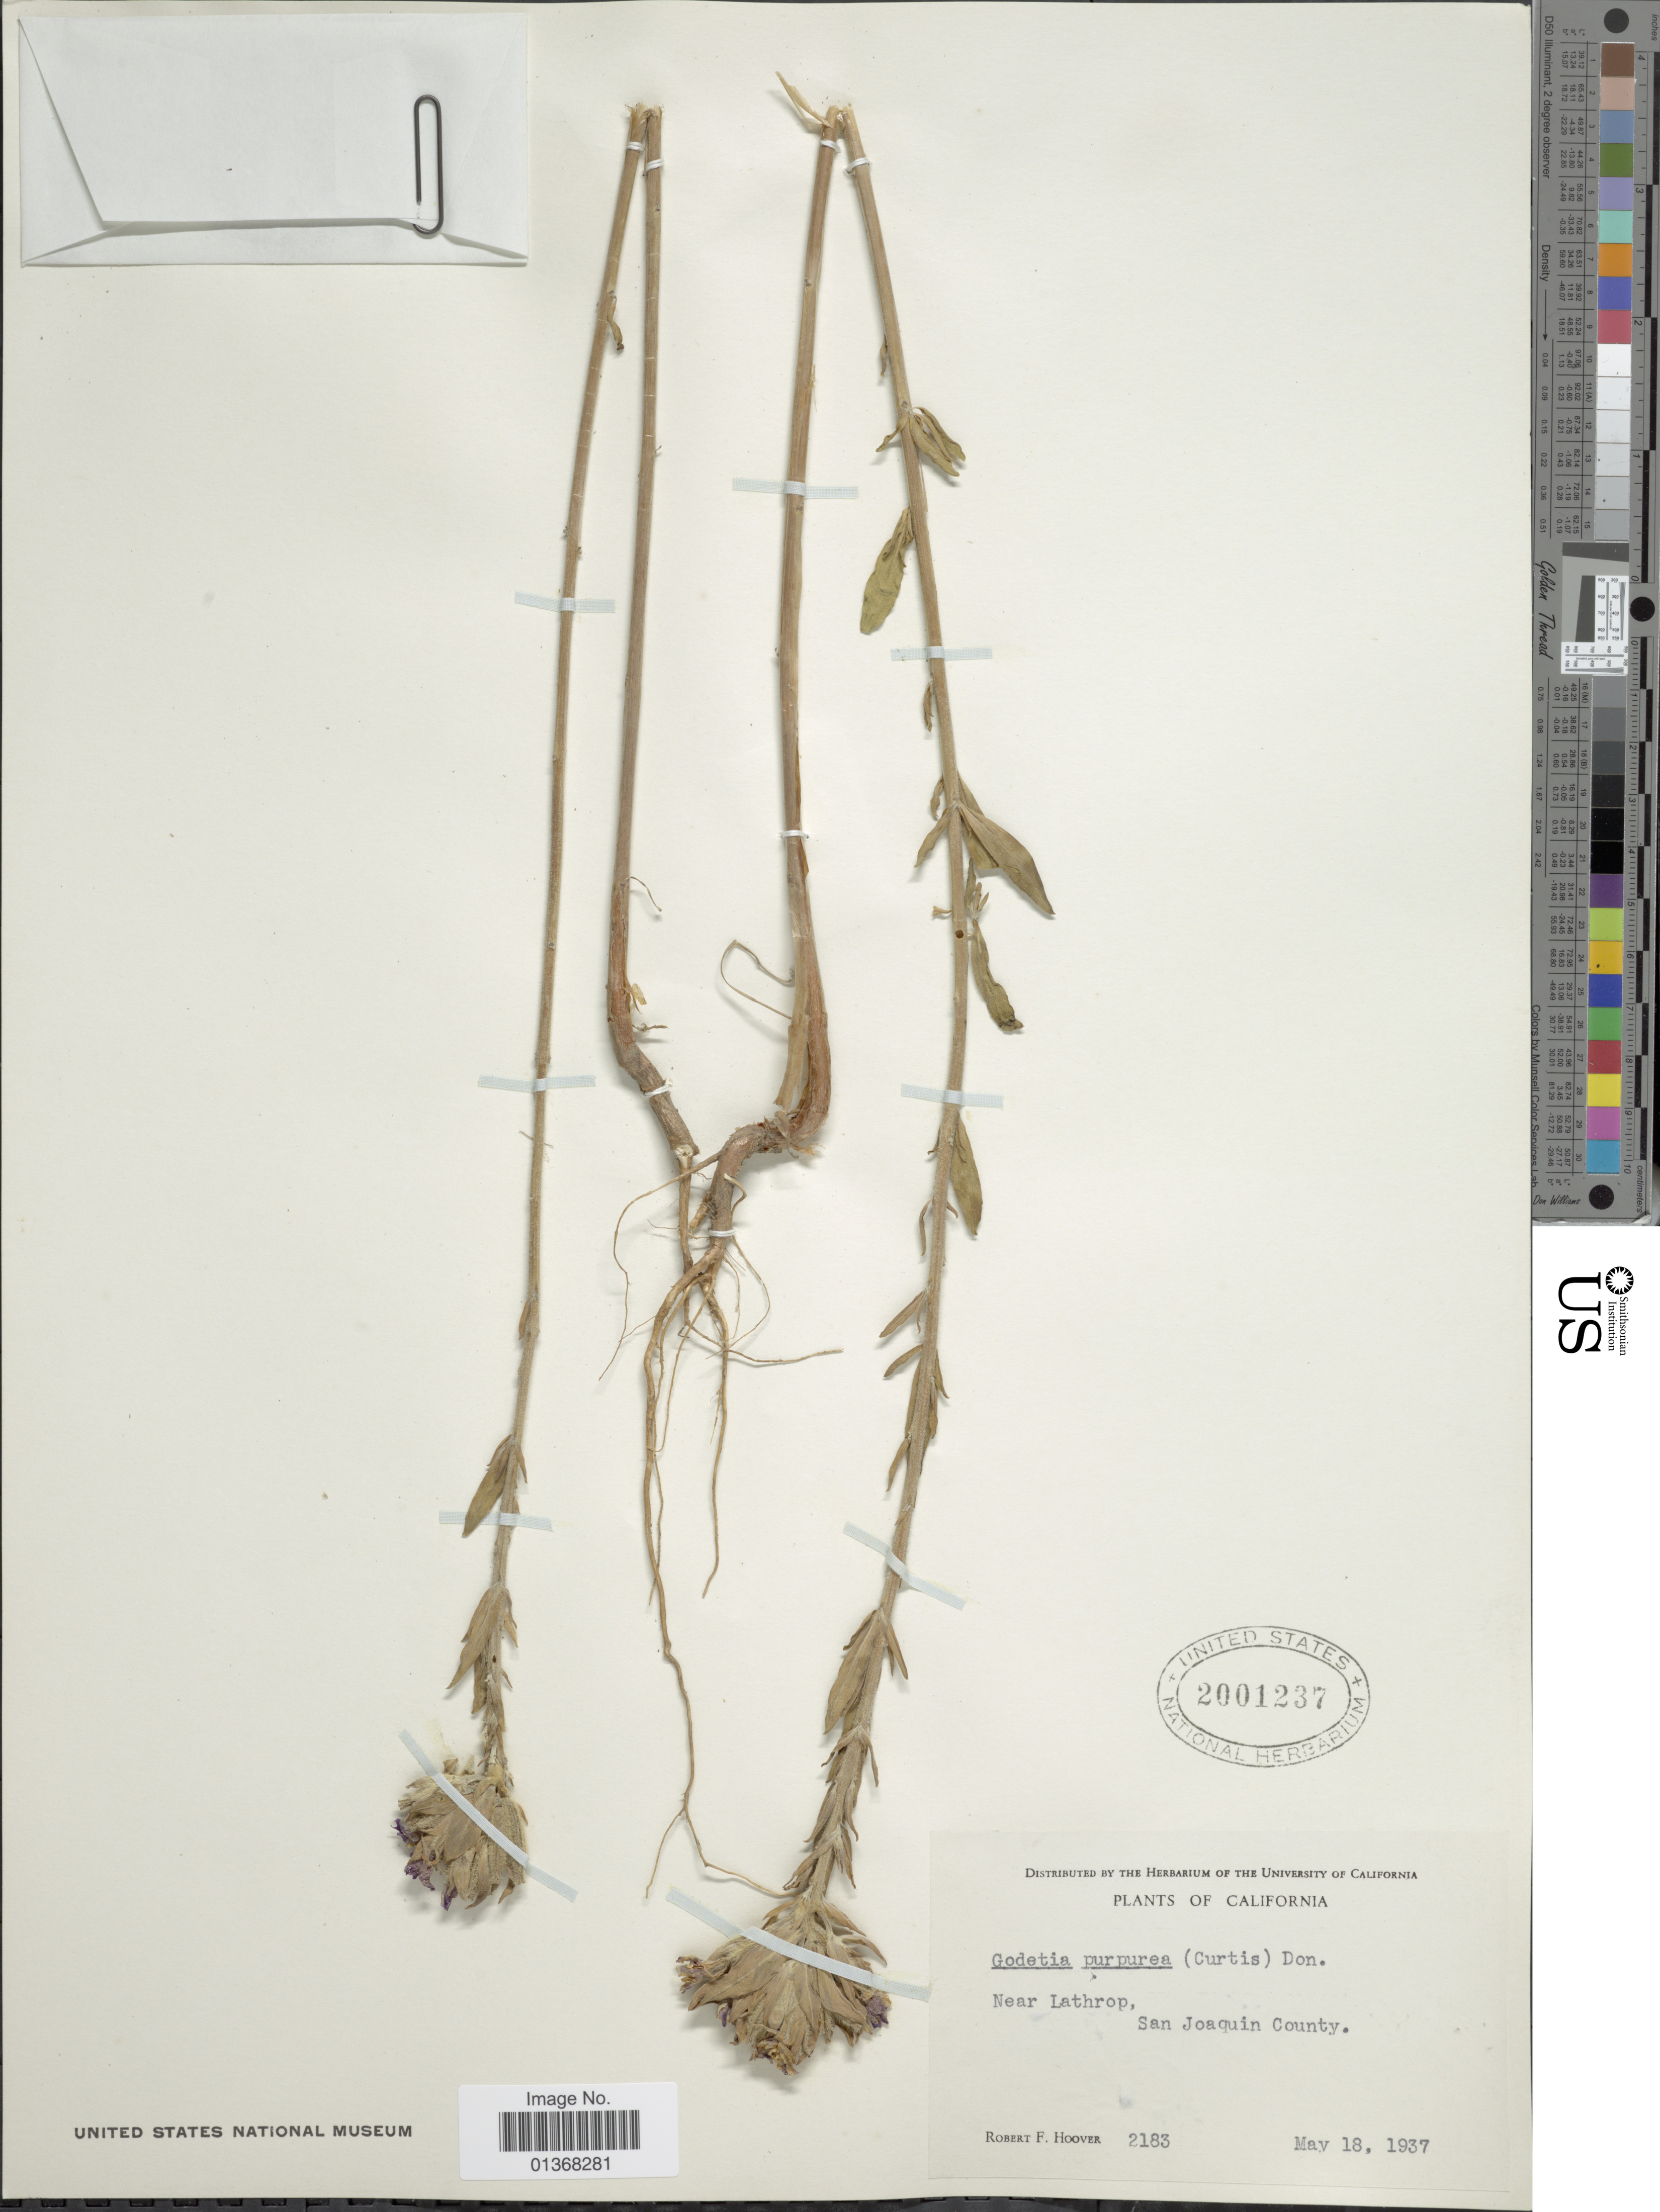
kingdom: Plantae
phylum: Tracheophyta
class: Magnoliopsida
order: Myrtales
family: Onagraceae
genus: Clarkia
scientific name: Clarkia purpurea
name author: (Curtis) A. Nelson & J.F. Macbr.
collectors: R. F. Hoover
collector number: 2183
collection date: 1937-05-18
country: United States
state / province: California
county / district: San Joaquin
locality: Near Lathrop, San Joaquin County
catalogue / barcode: US 2001237